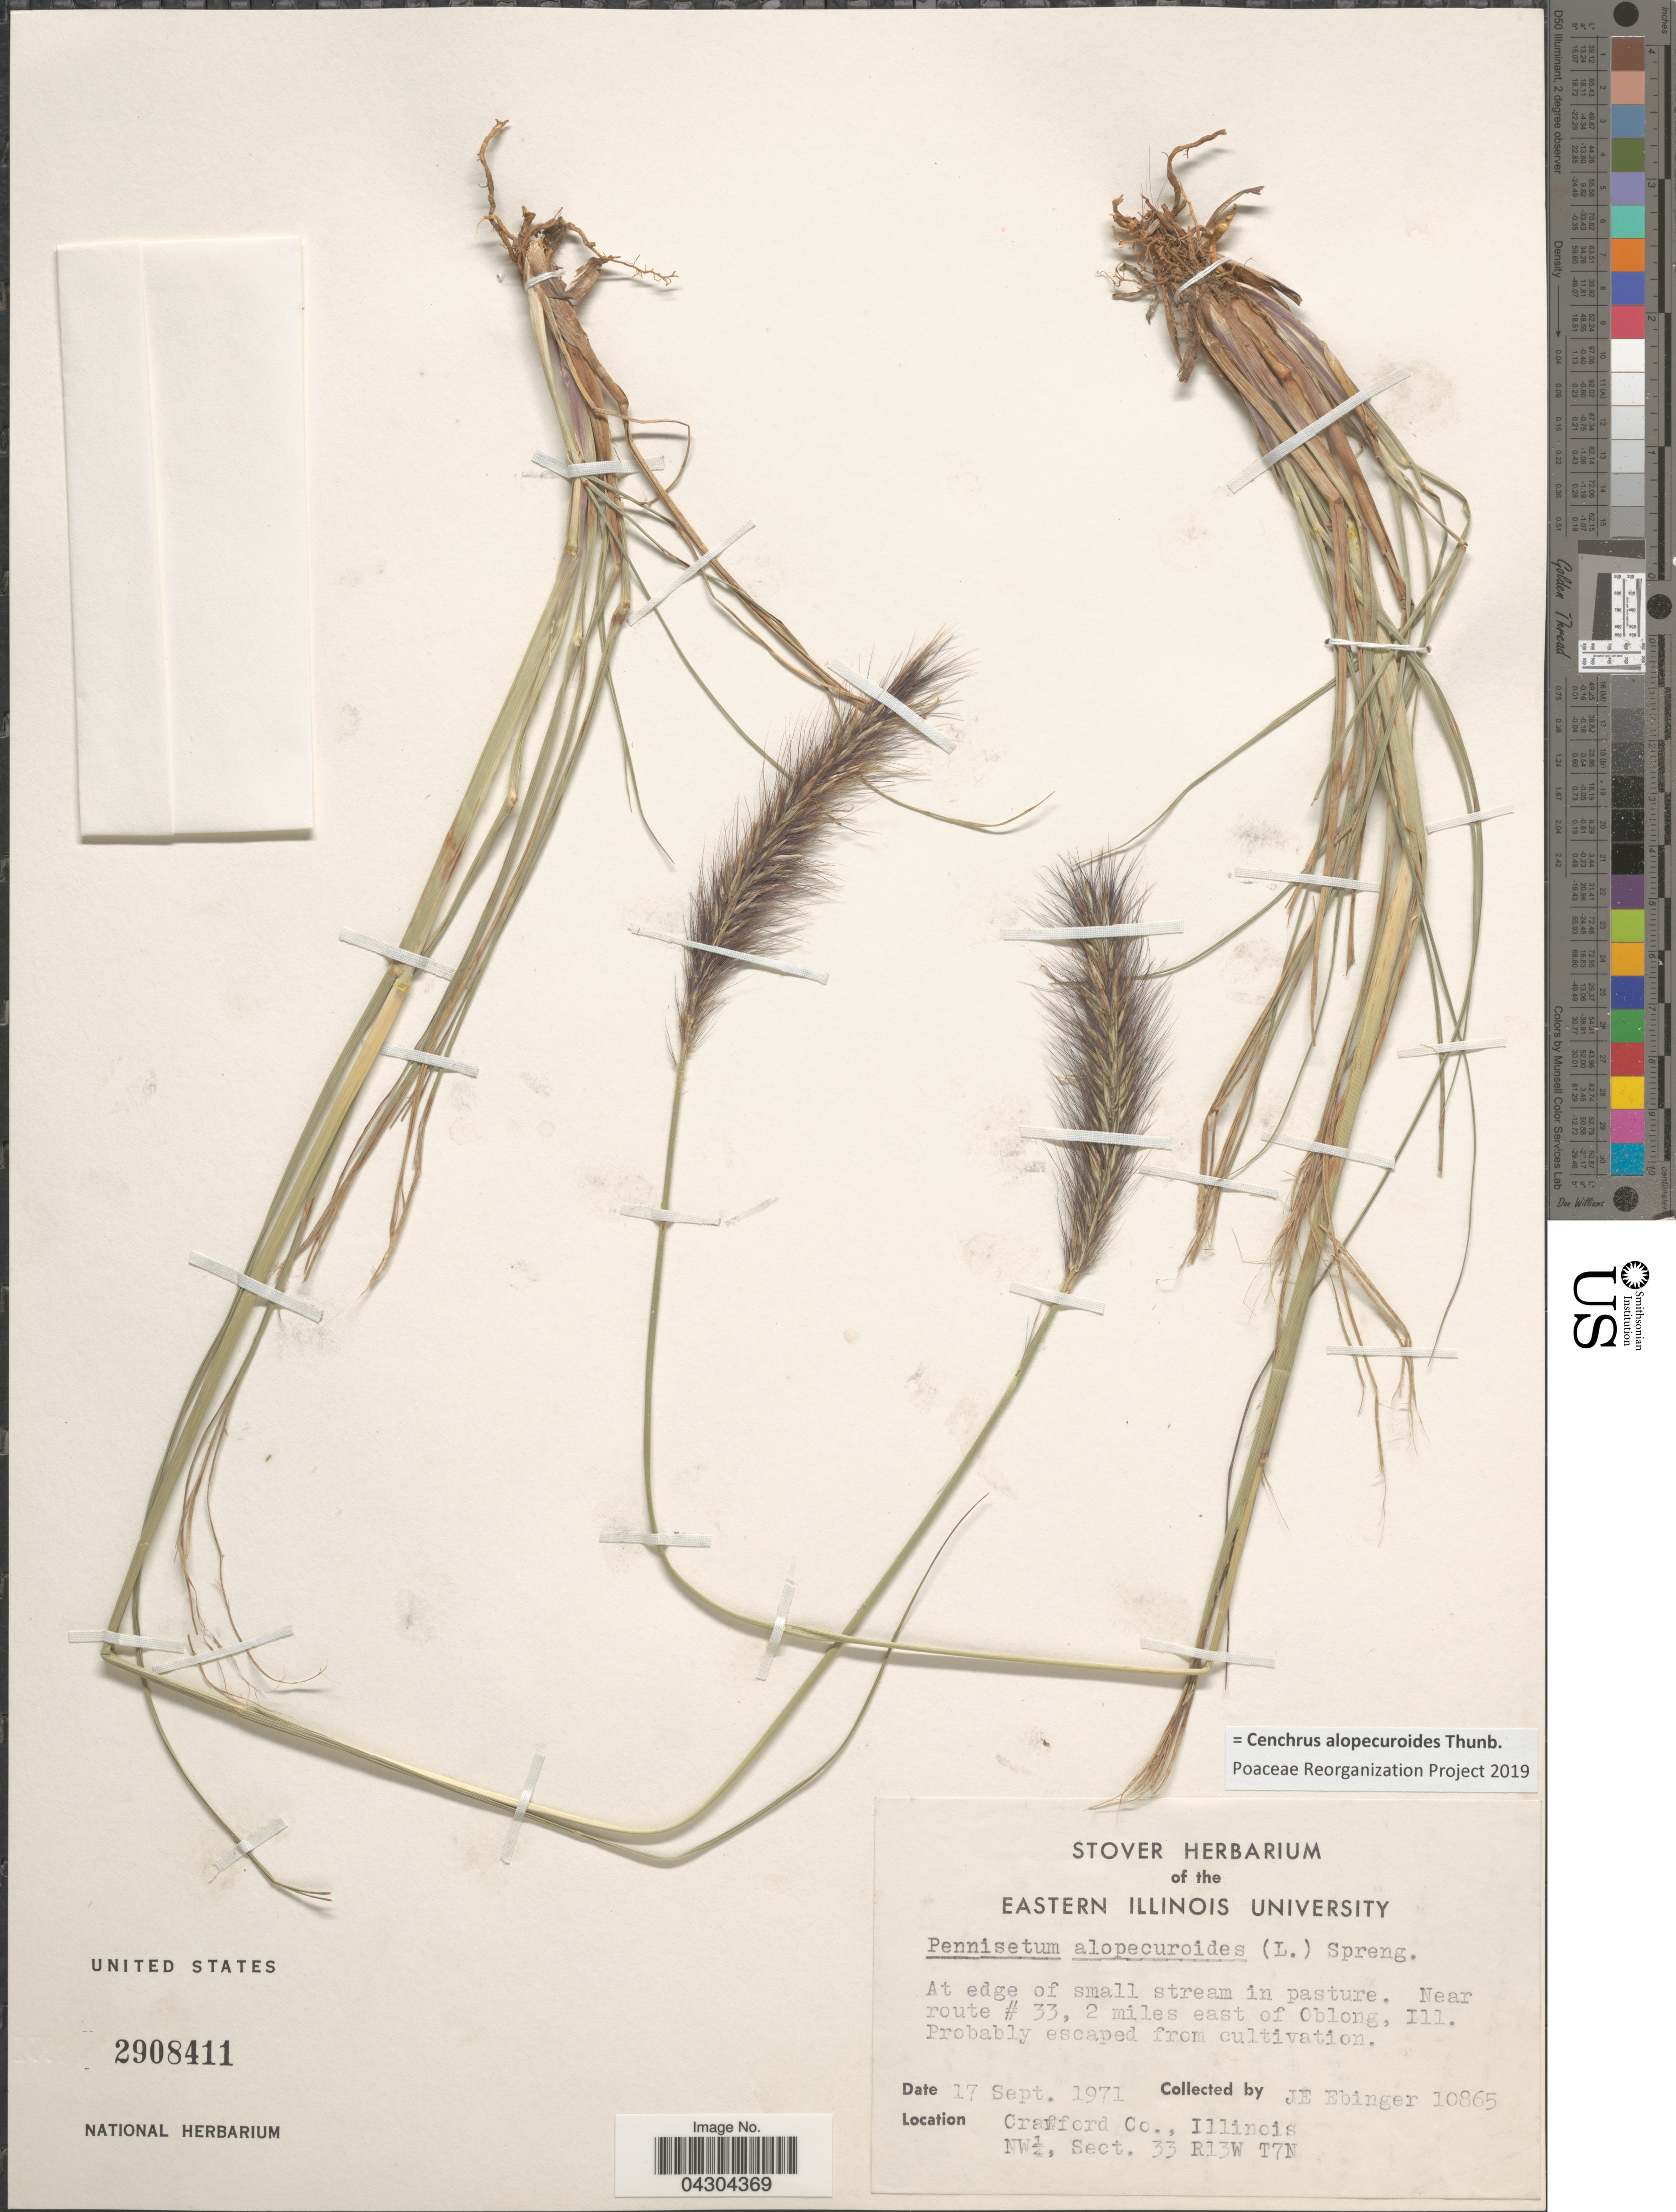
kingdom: Plantae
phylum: Tracheophyta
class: Liliopsida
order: Poales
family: Poaceae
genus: Cenchrus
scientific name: Cenchrus alopecuroides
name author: Thunb.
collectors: J. Ebinger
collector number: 10865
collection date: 1971-09-17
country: United States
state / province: Illinois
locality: At edge of small stream in pasture. Near route # 33, 2 miles east of Oblong. Crawford Co. NW¼, Sect. 33 R13W T7N.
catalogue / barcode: US 2908411